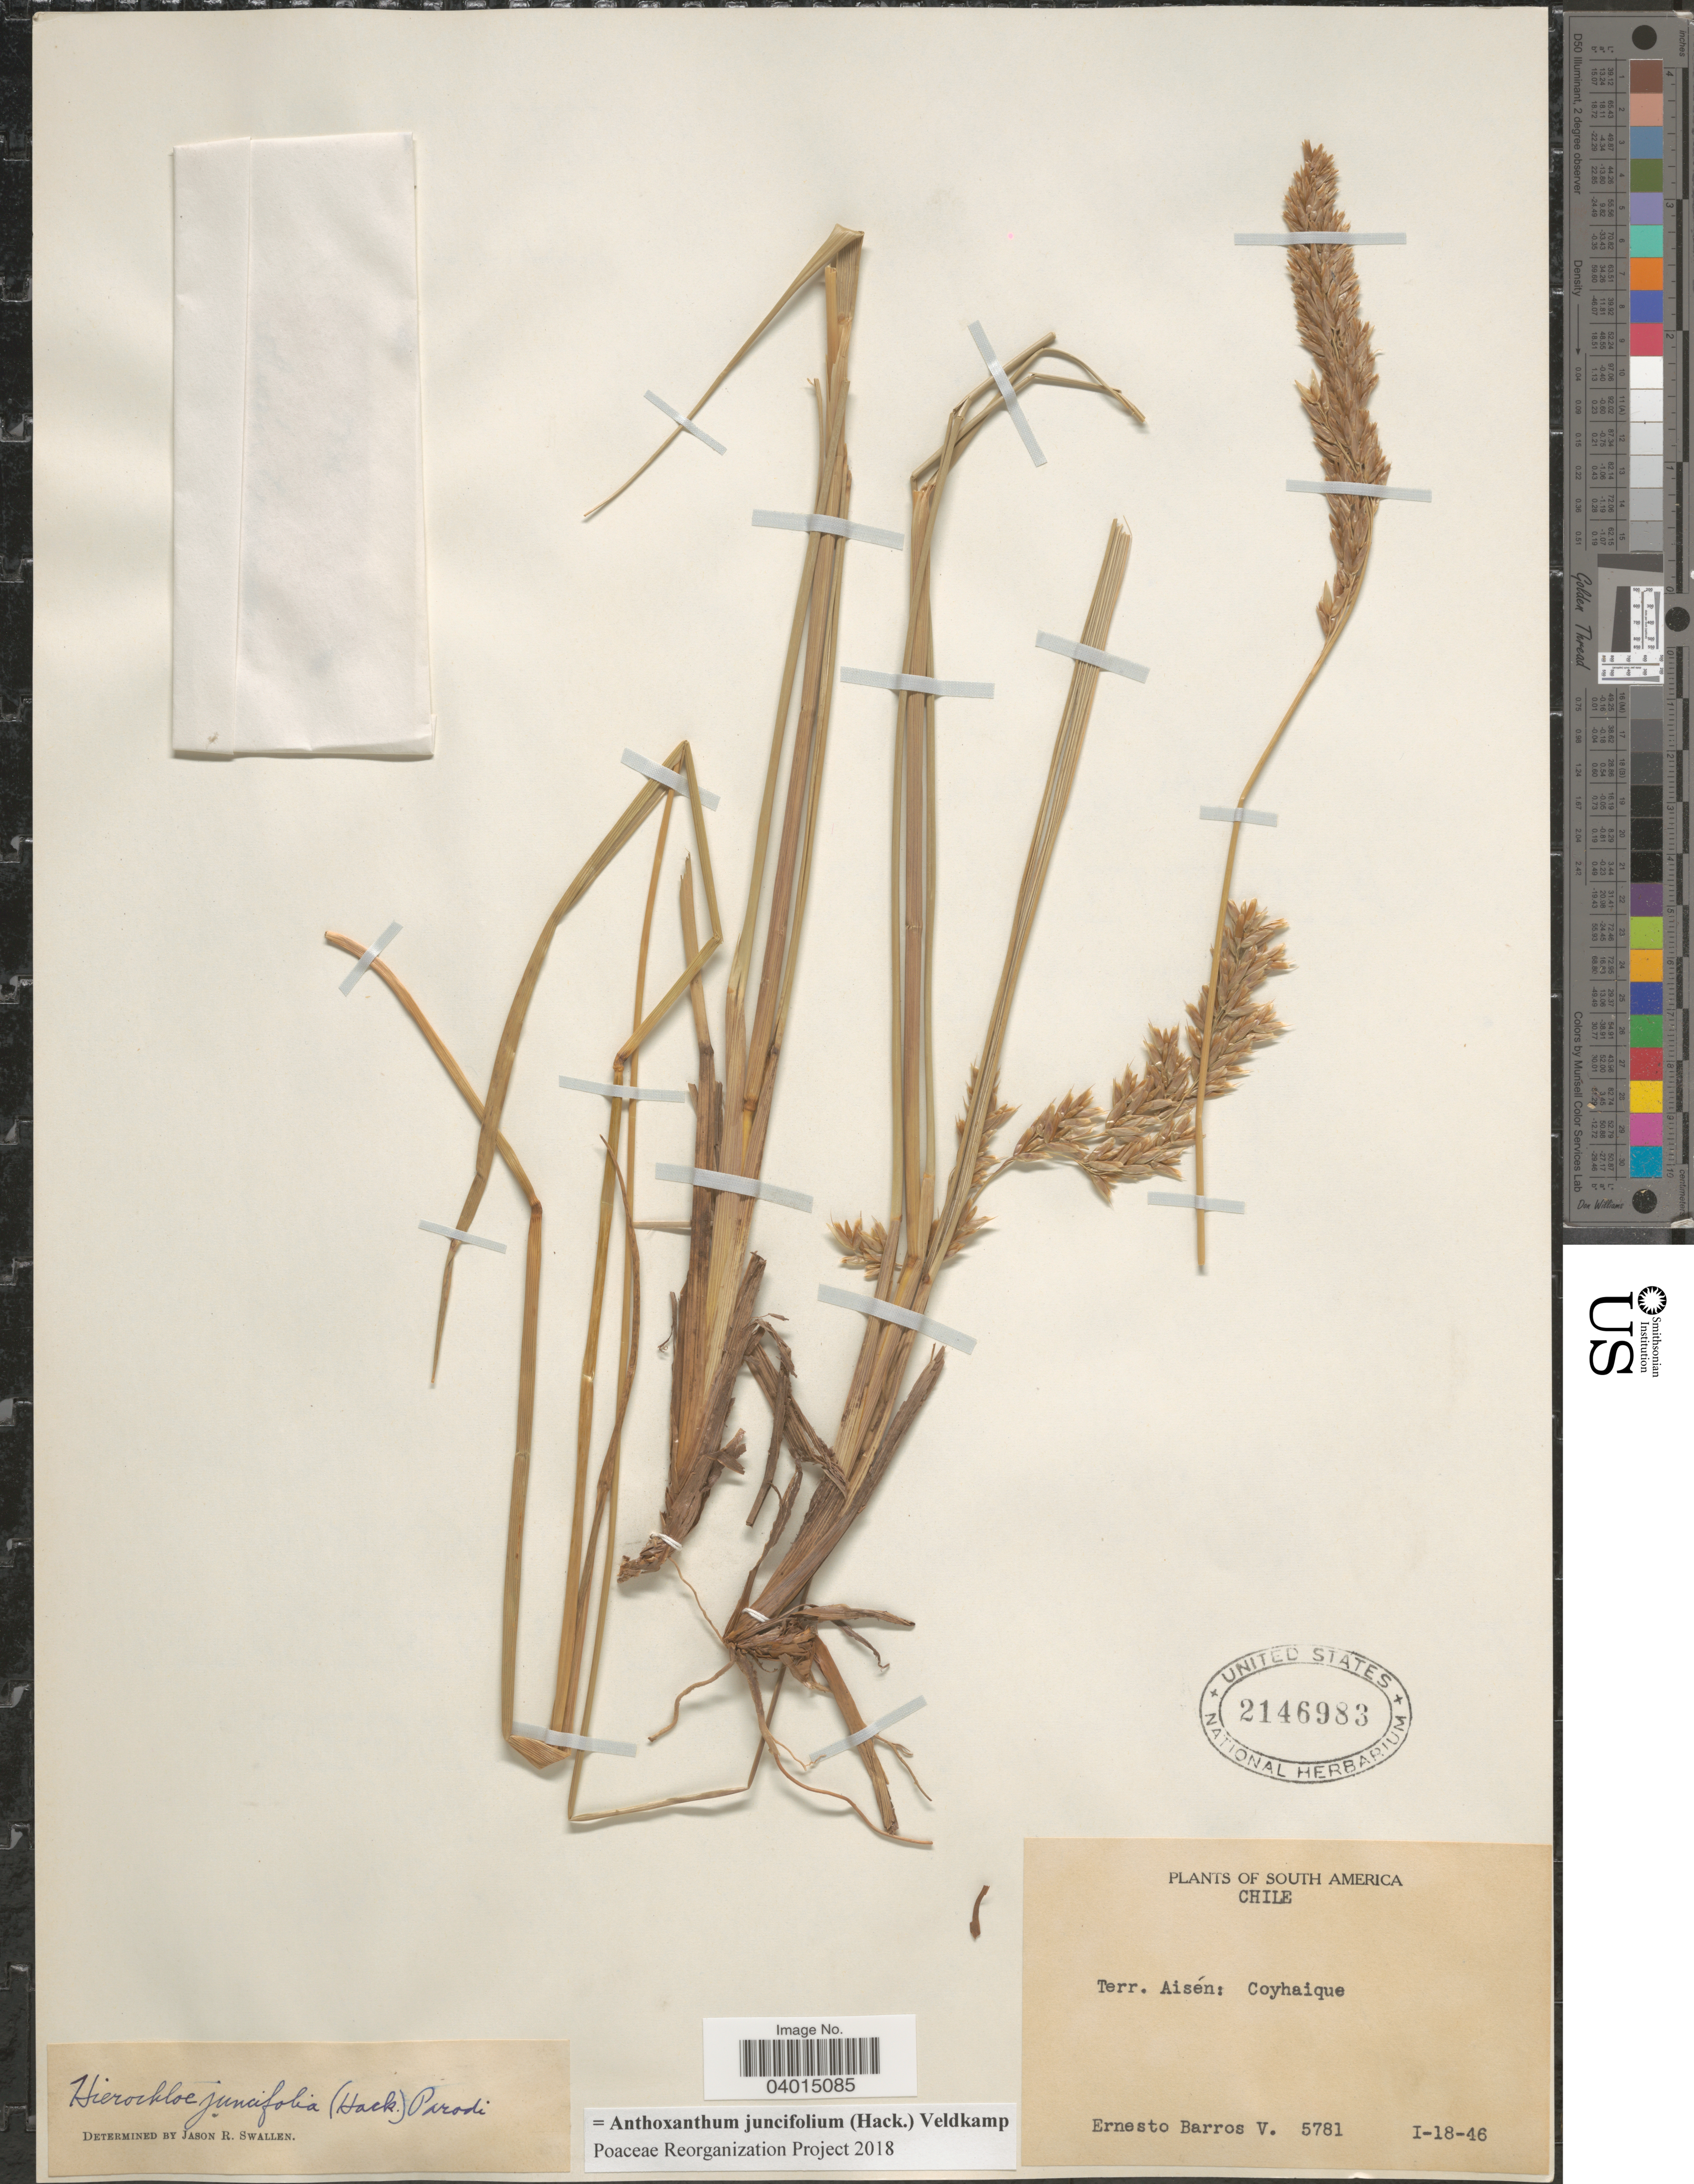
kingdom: Plantae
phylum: Tracheophyta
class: Liliopsida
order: Poales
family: Poaceae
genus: Anthoxanthum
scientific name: Anthoxanthum juncifolium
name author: (Hack.) Veldkamp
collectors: E. Barros V.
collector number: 5781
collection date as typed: Transcribed d/m/y: 18/1/46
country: Chile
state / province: Aisén (XI)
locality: Terr. Aisén: Coyhaique.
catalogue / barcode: US 2146983